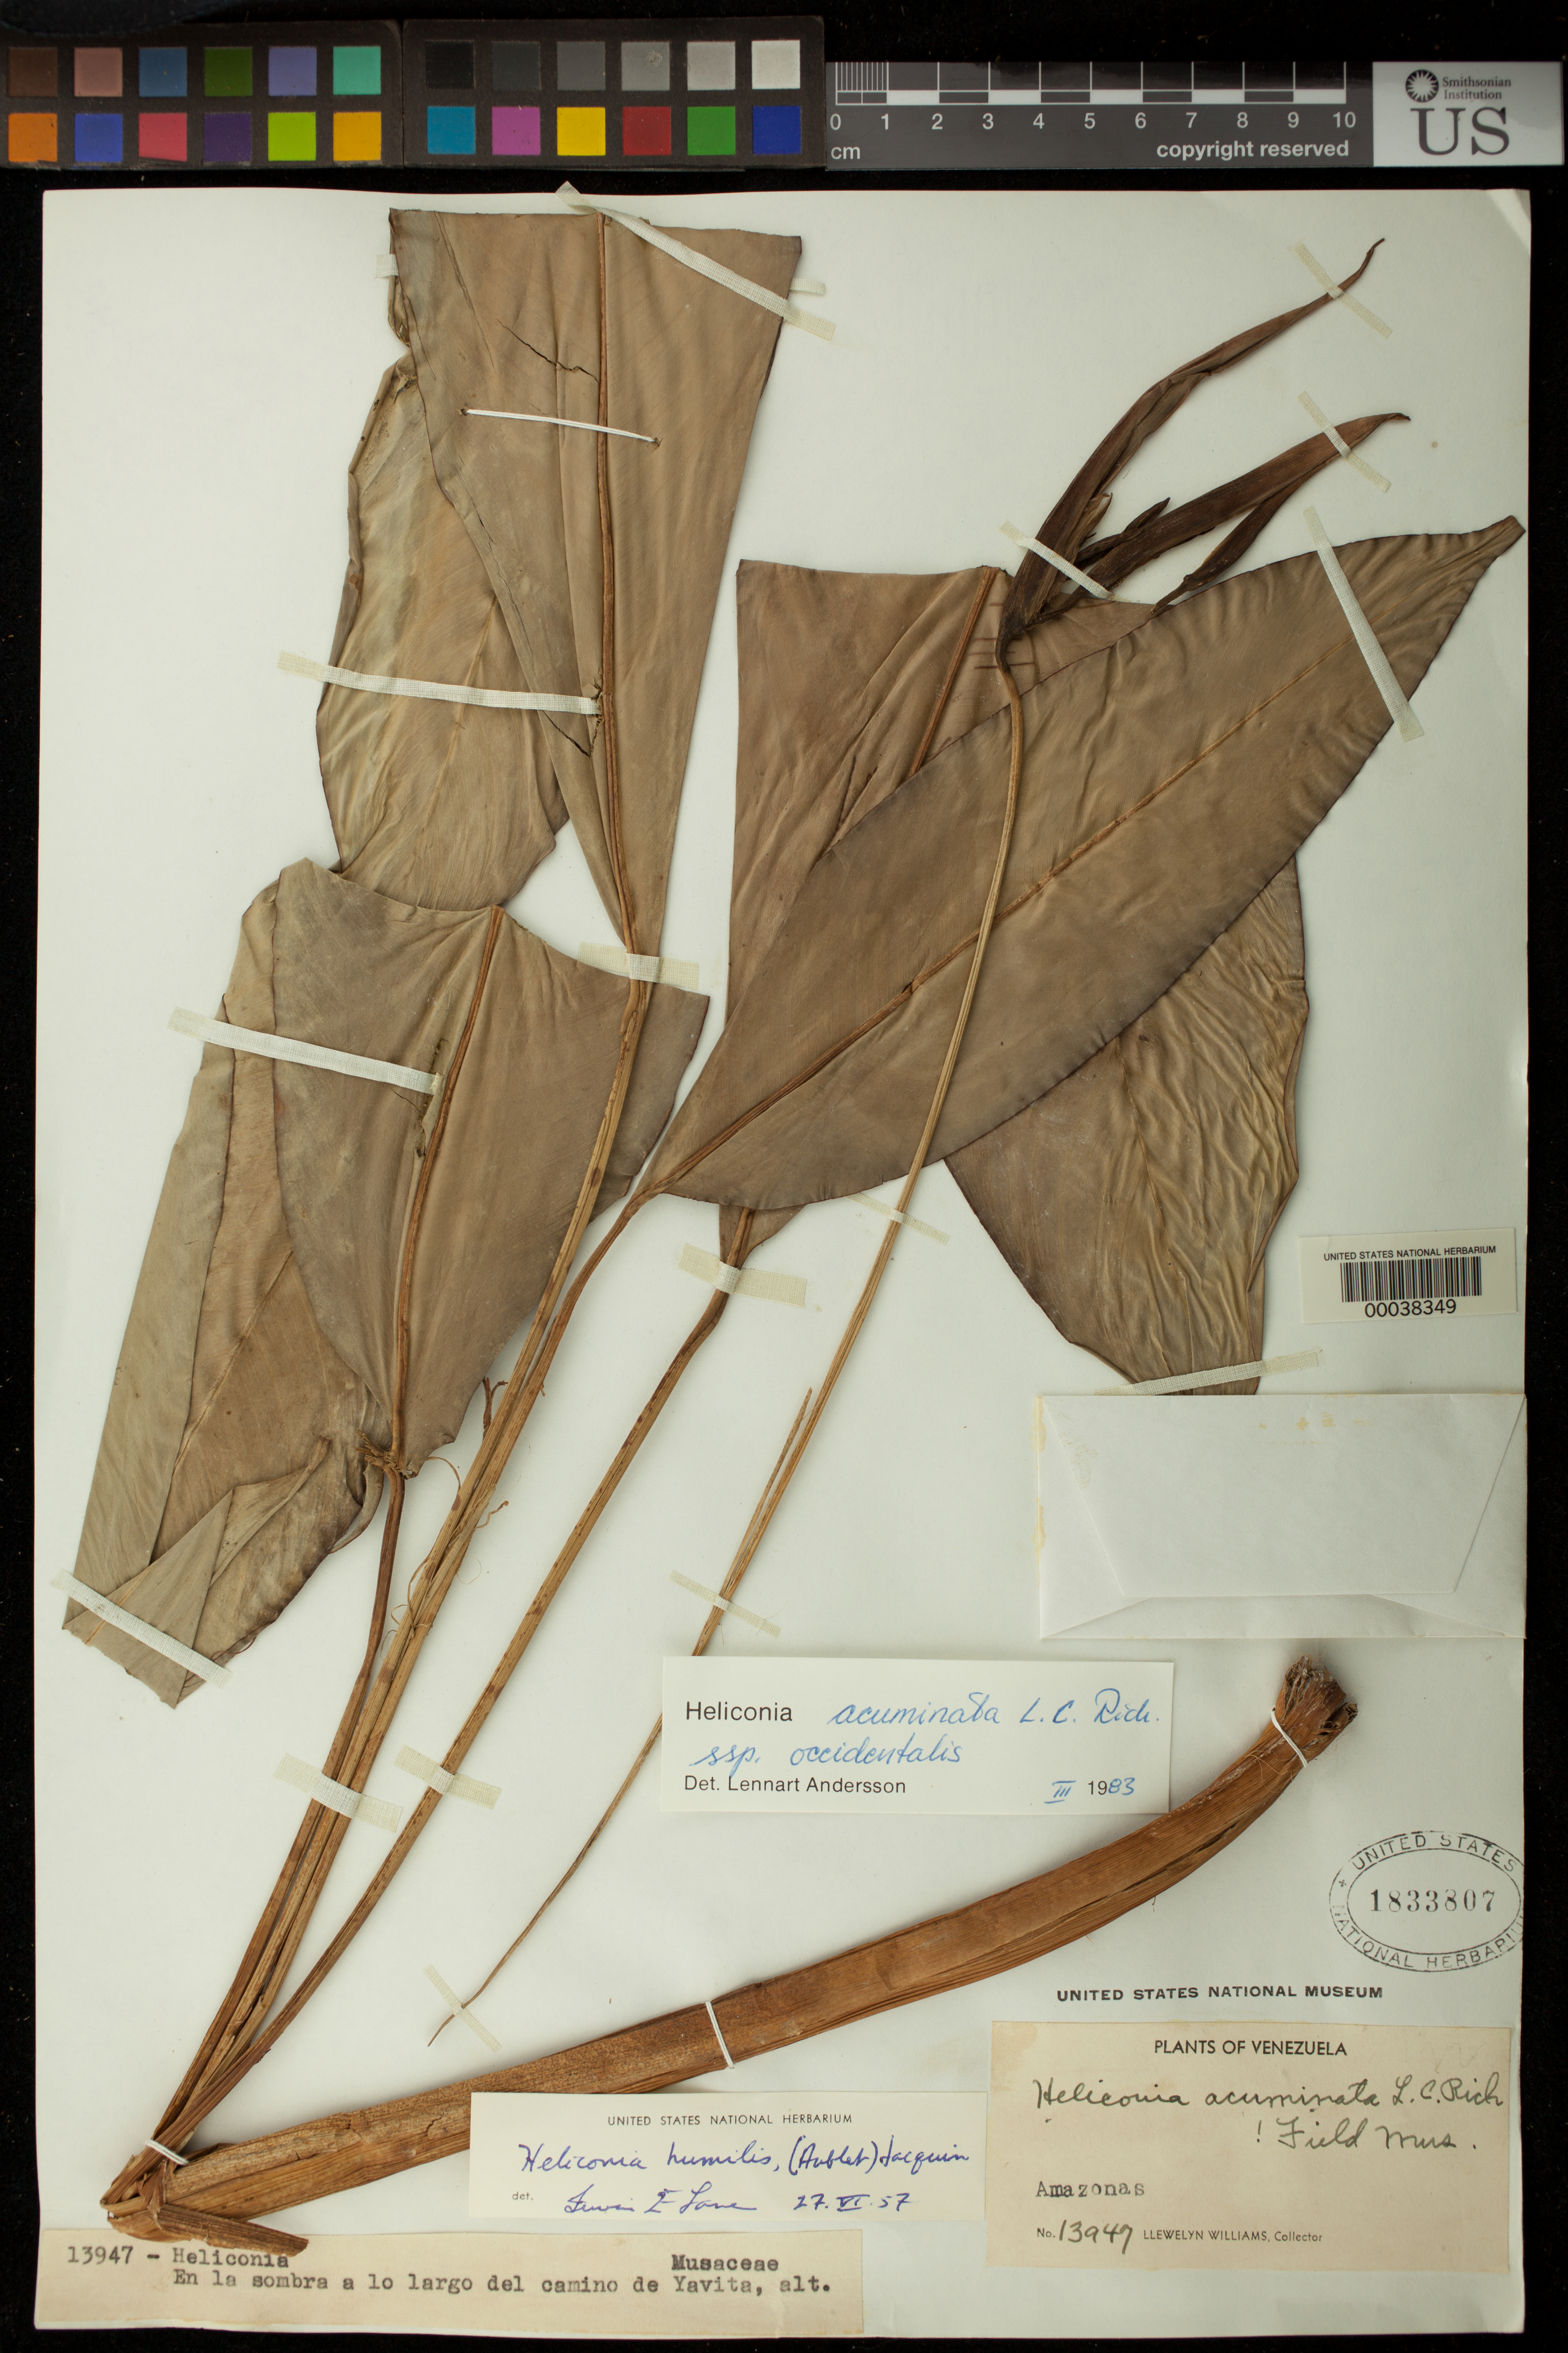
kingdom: Plantae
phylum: Tracheophyta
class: Liliopsida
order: Zingiberales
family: Heliconiaceae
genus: Heliconia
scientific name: Heliconia acuminata subsp. occidentalis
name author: L. Andersson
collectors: Ll. Williams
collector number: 13947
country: Venezuela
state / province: Amazonas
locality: Along yavita road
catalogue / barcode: US 1833807